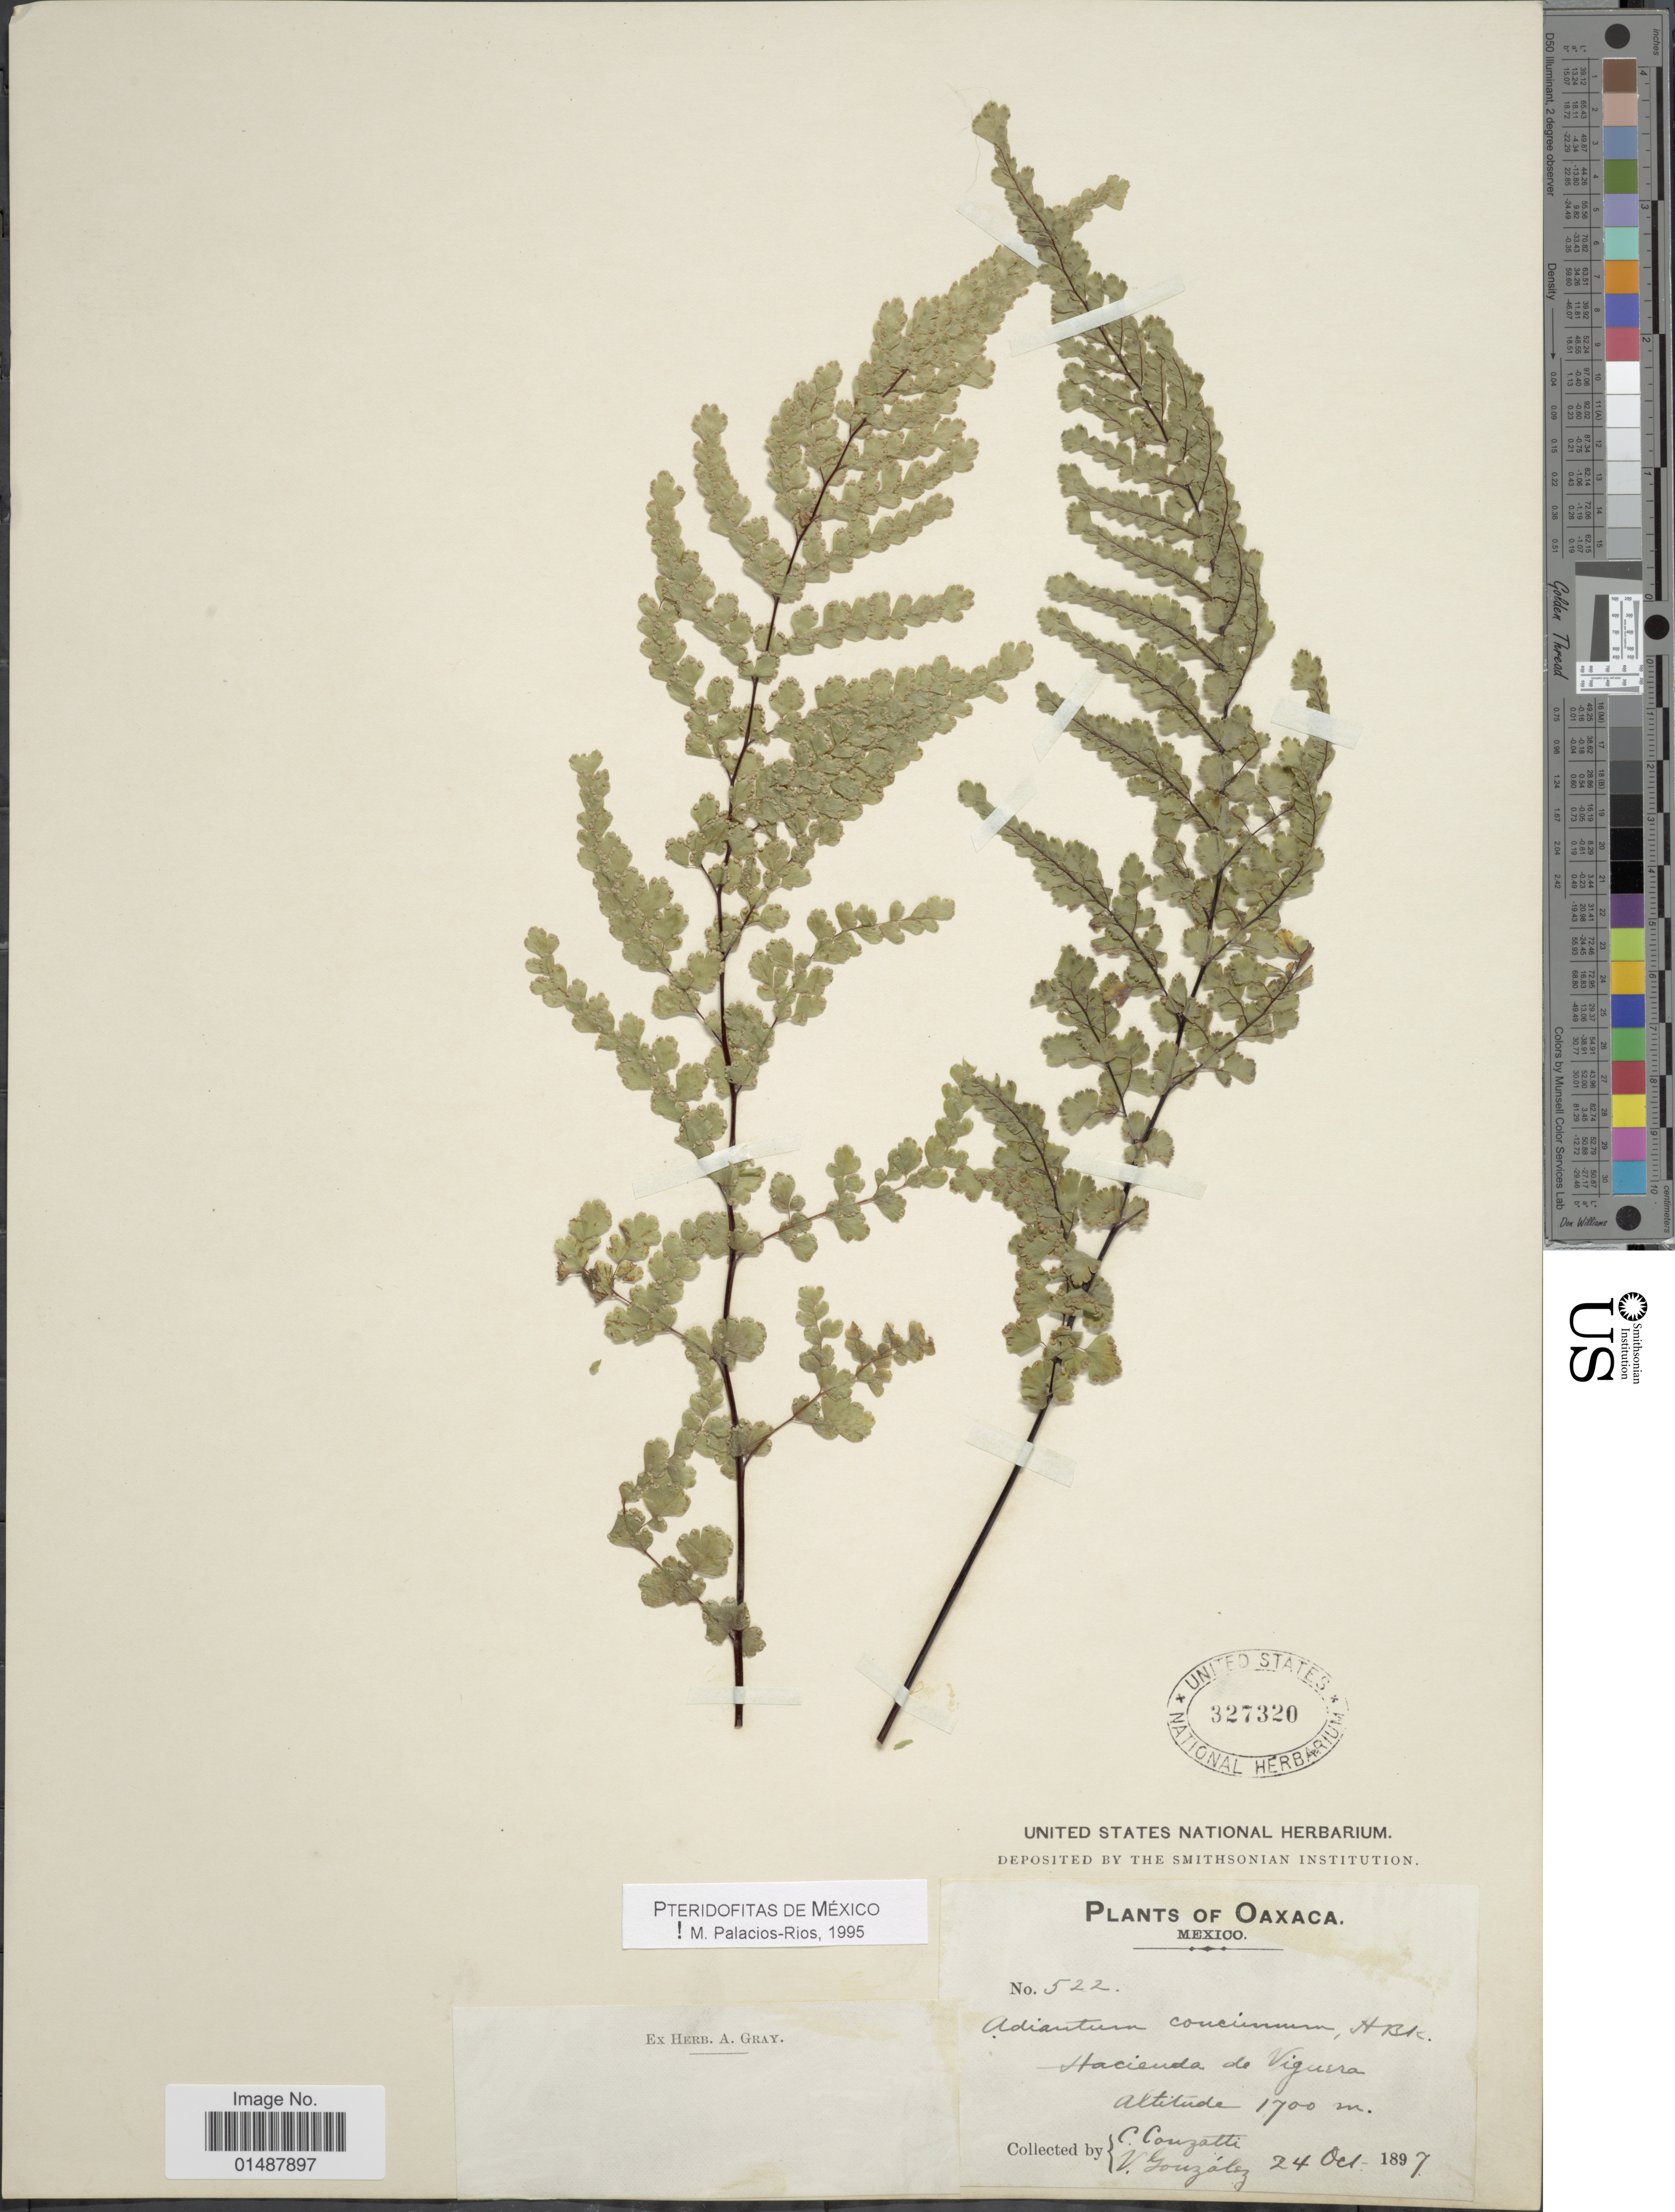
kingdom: Plantae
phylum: Tracheophyta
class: Polypodiopsida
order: Polypodiales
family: Pteridaceae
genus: Adiantum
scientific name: Adiantum concinnum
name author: Humb. & Bonpl. ex Willd.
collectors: C. Conzatti & V. Gonzalez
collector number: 522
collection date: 1897-10-24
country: Mexico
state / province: Oaxaca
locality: Hacienda de Viguera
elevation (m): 1700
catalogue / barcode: US 327320